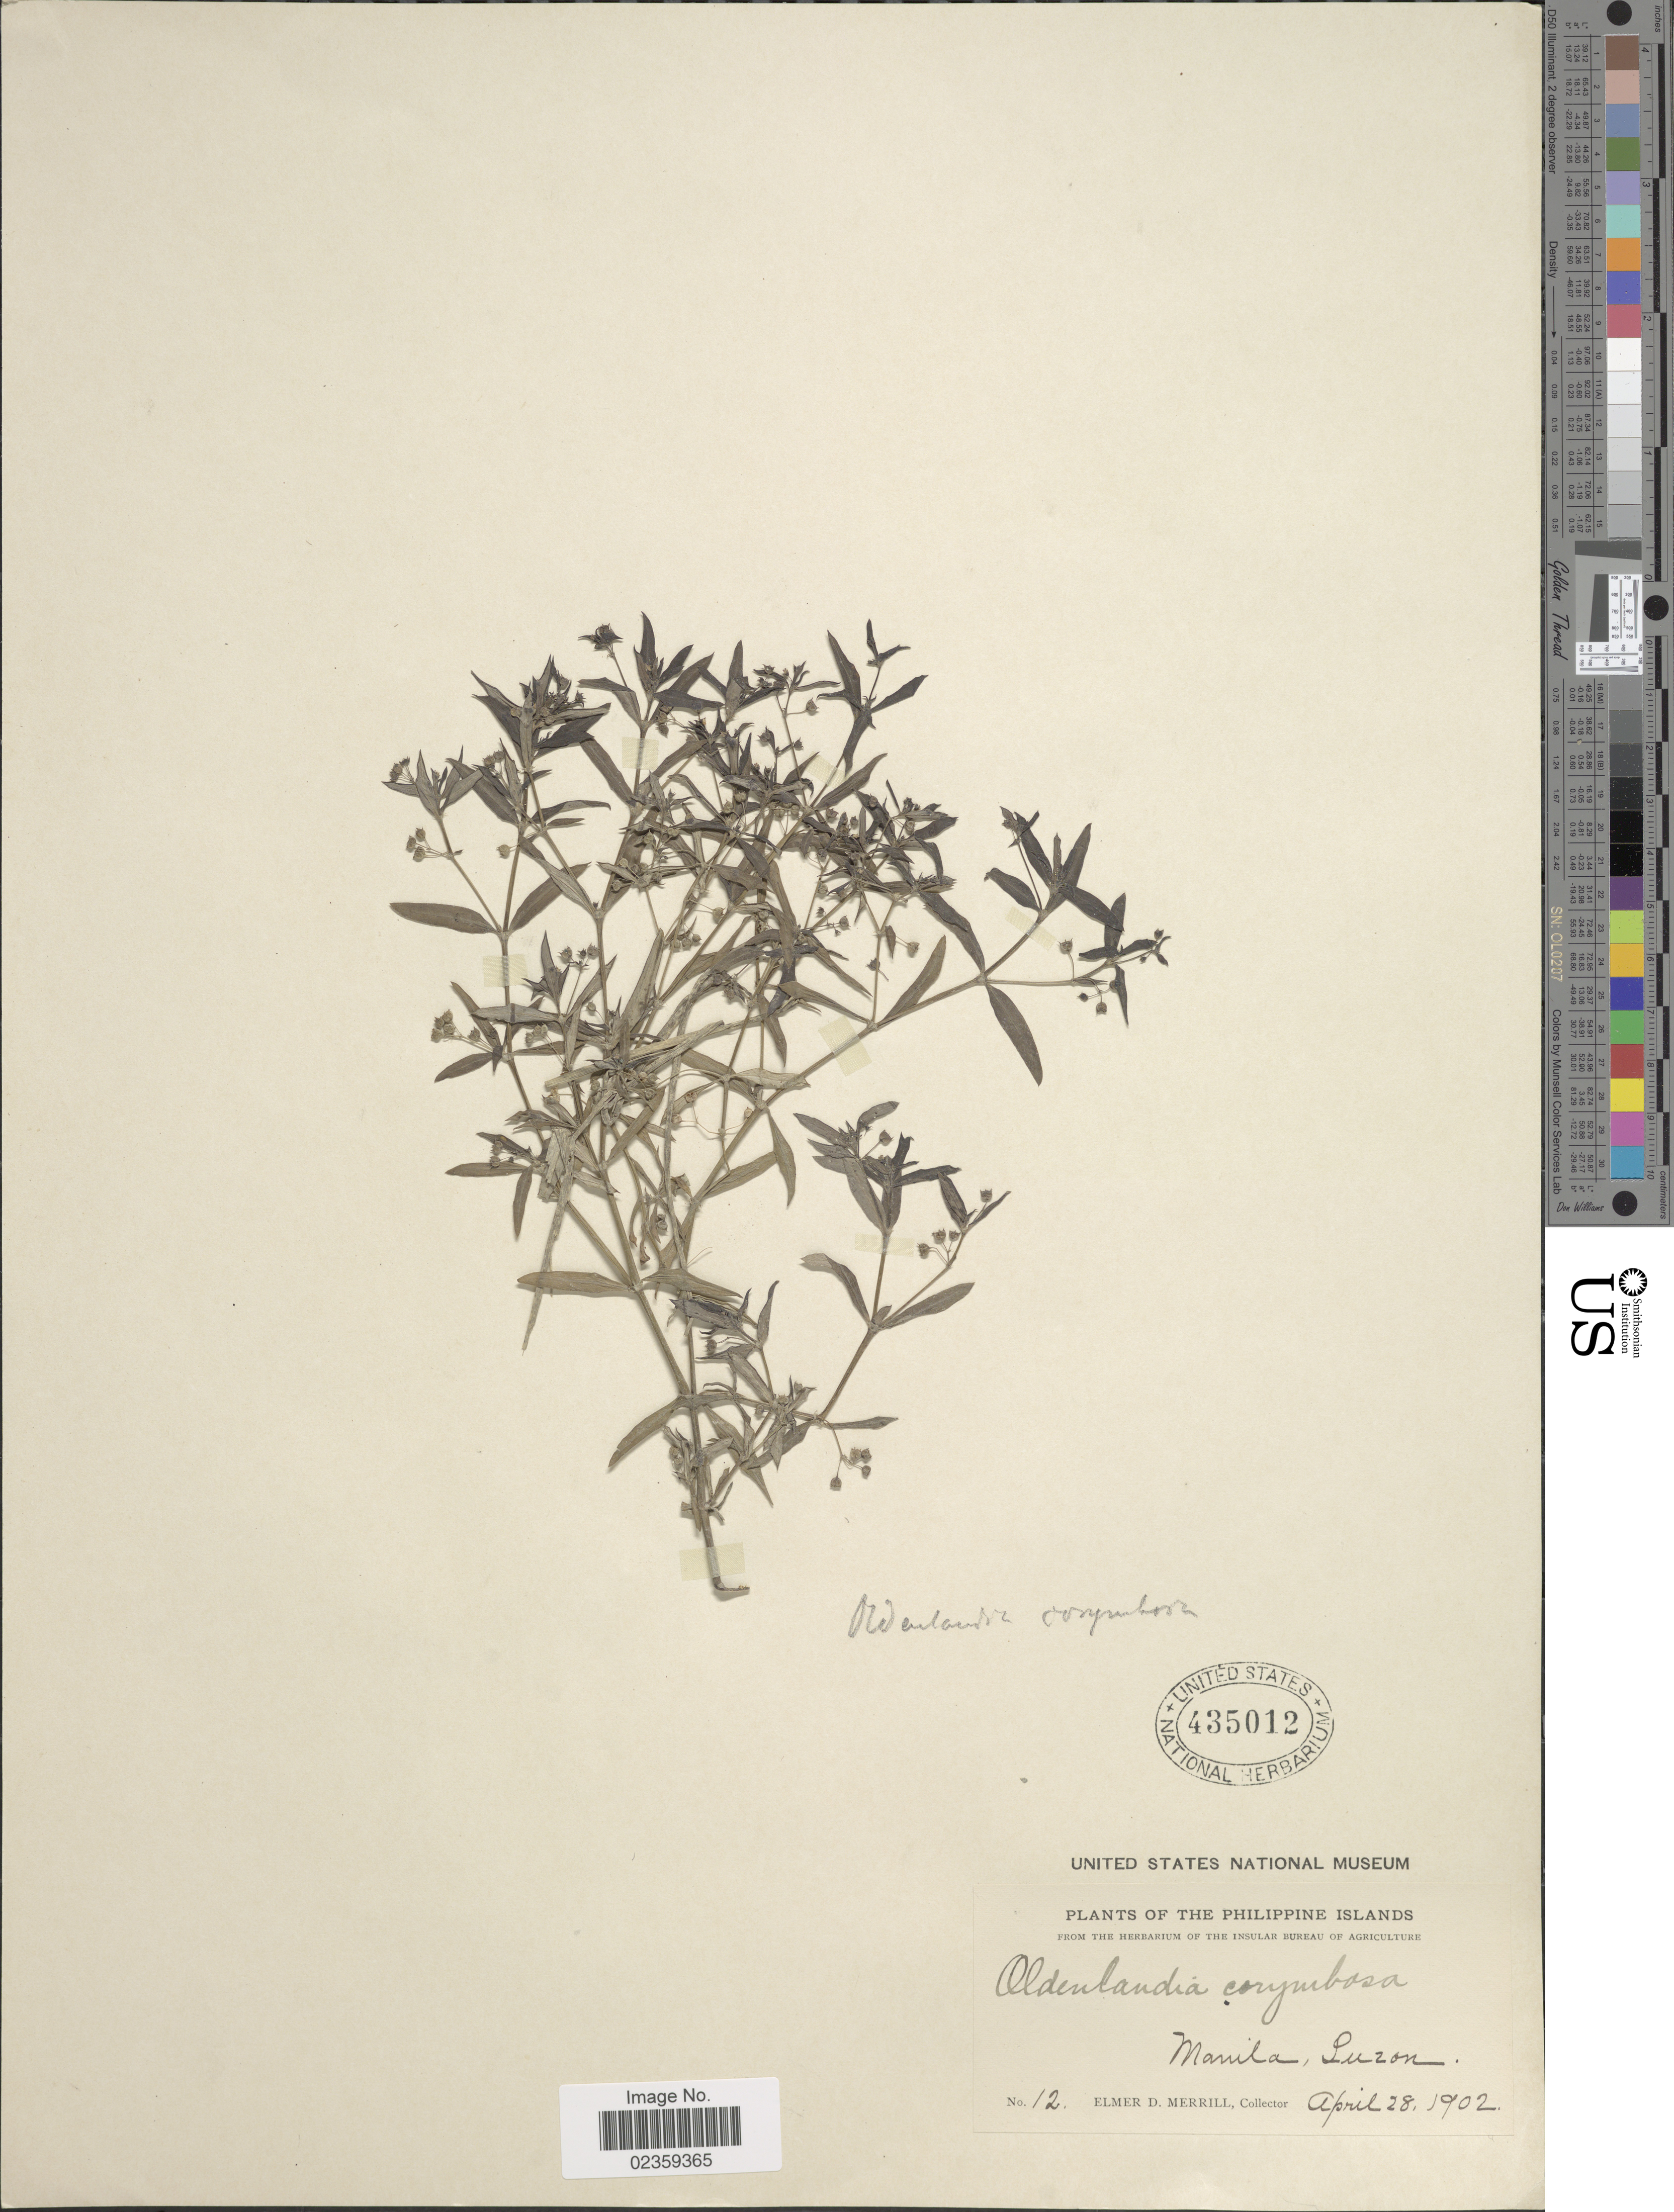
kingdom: Plantae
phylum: Tracheophyta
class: Magnoliopsida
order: Gentianales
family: Rubiaceae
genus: Oldenlandia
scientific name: Oldenlandia corymbosa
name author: L.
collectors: E. D. Merrill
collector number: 12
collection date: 1902-04-28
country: Philippines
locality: Philippine Islands. Manila, Luzon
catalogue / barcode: US 435012